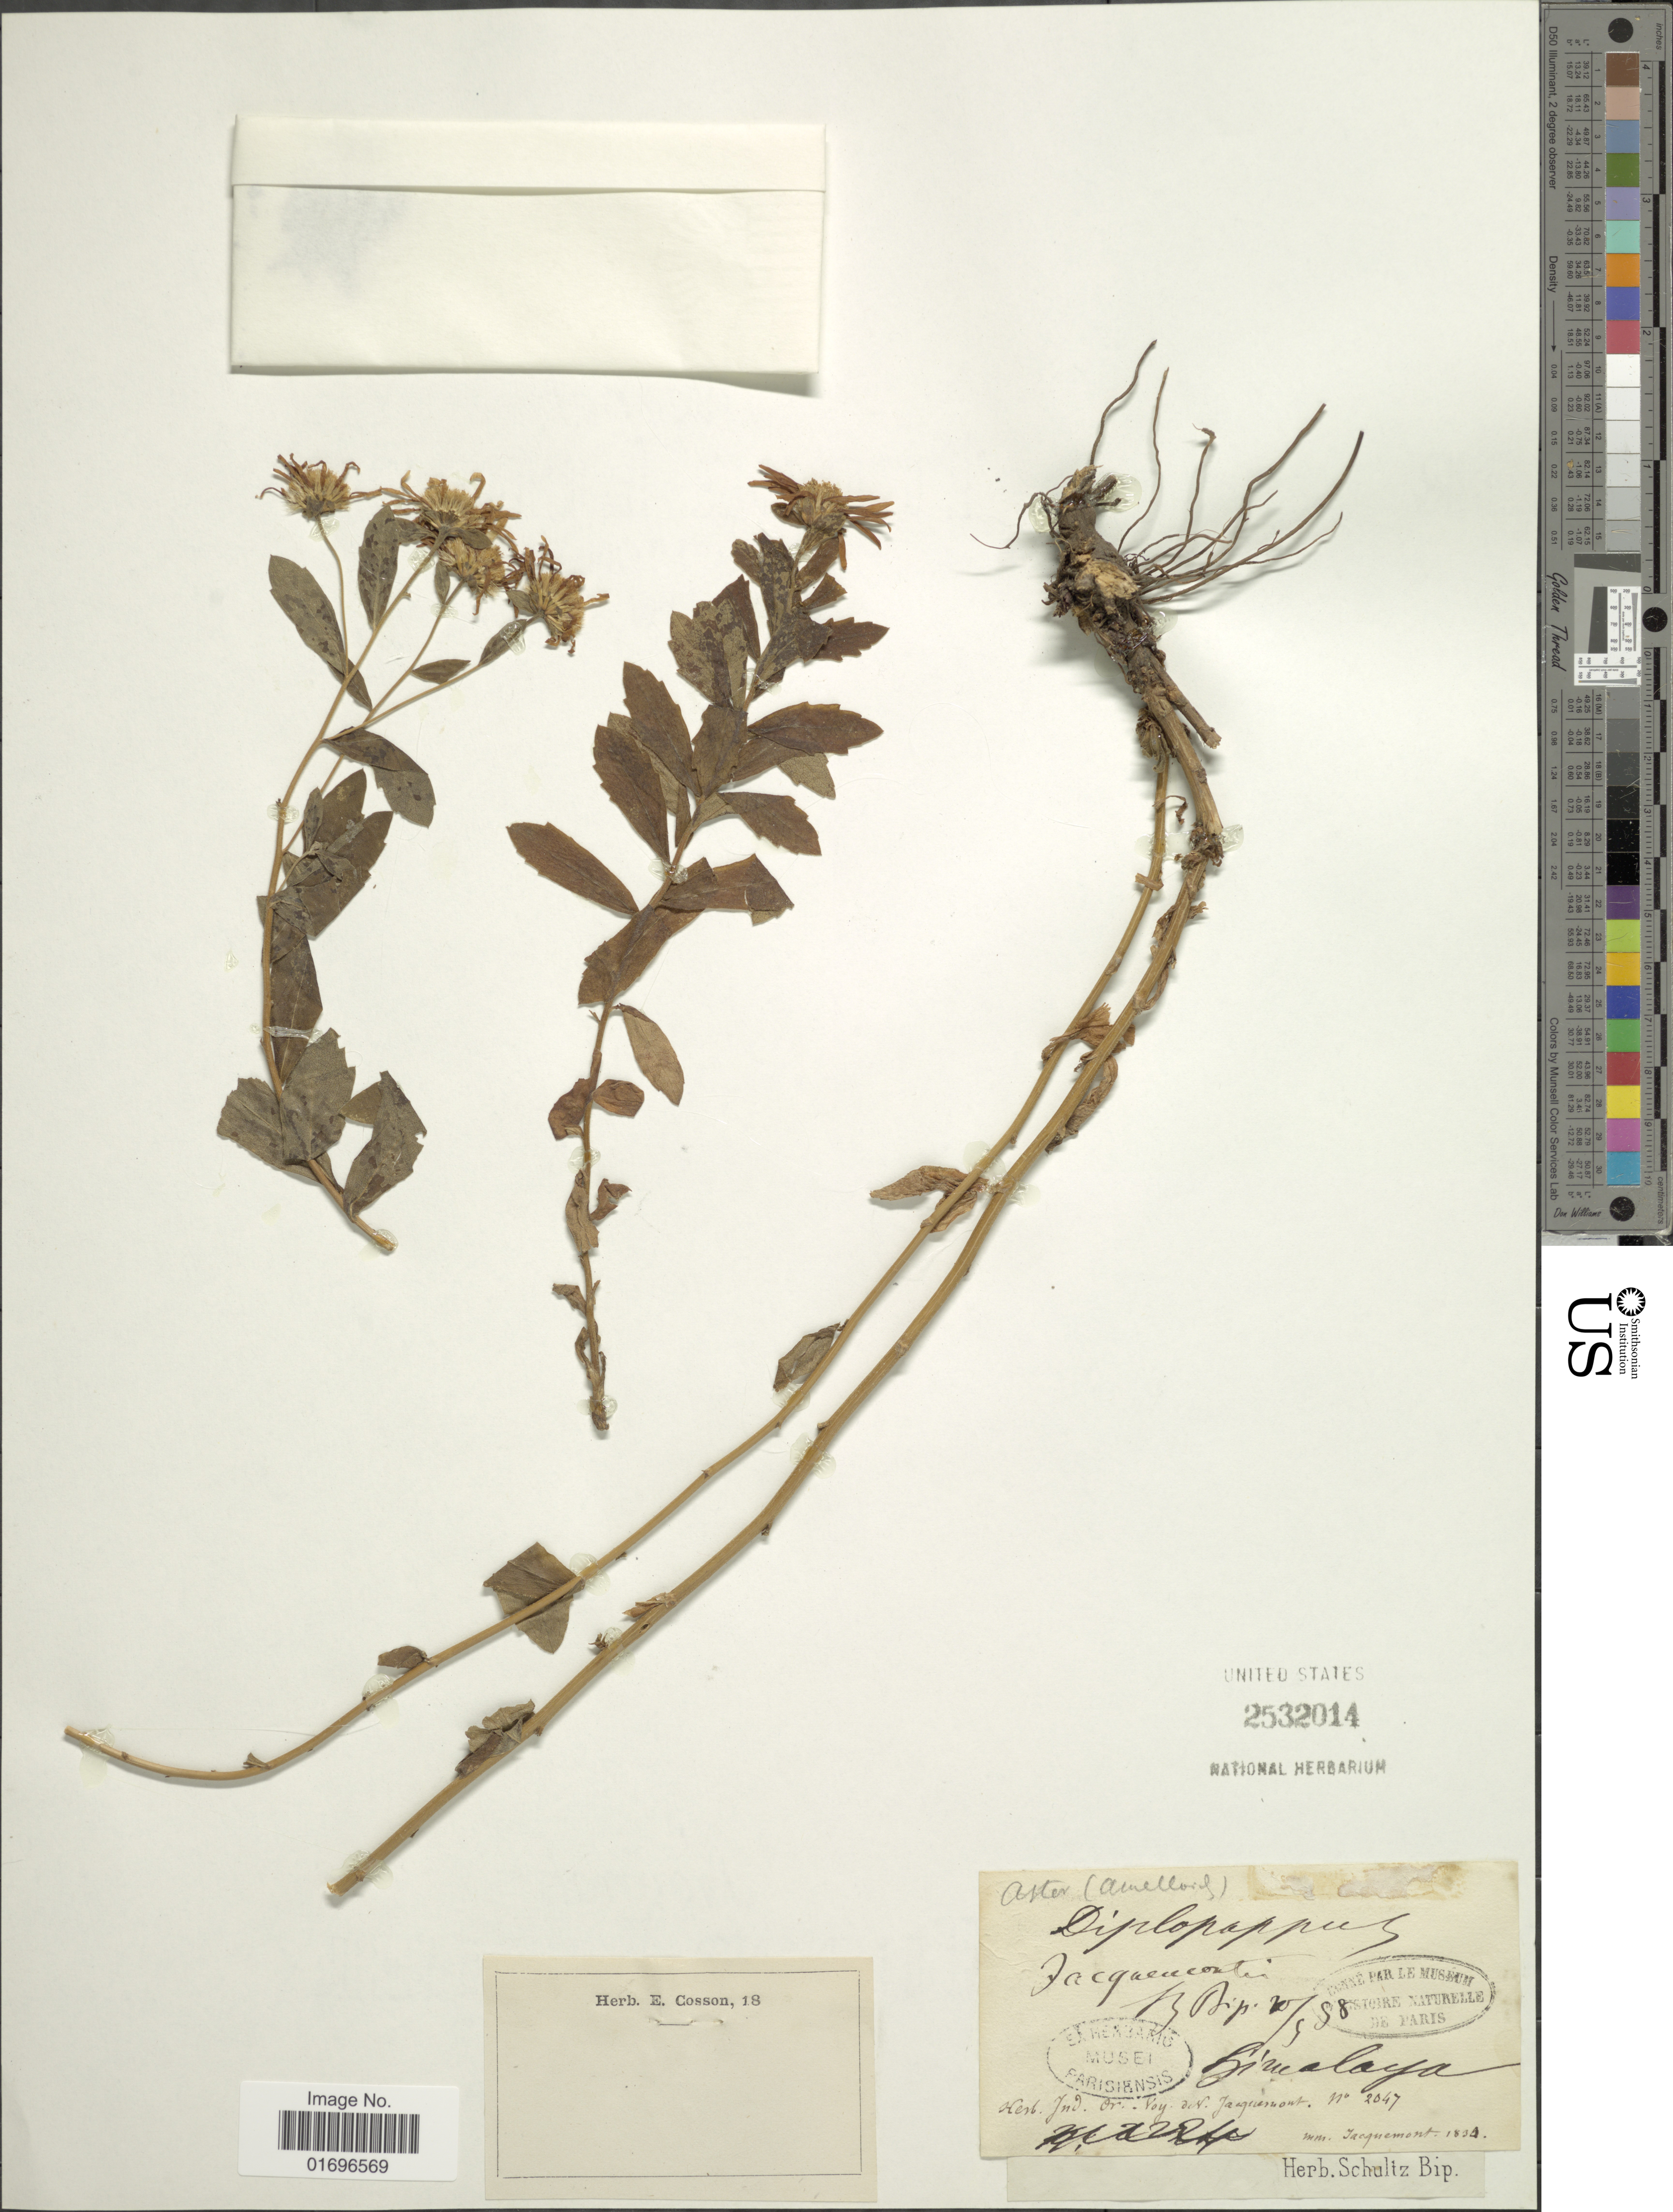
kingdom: Plantae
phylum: Tracheophyta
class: Magnoliopsida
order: Asterales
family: Asteraceae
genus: Aster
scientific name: Aster pseudamellus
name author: Hook. f.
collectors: V. Jacquemont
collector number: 2047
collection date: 1830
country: India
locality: Himalaya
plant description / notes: ISOTYPE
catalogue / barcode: US 2532014